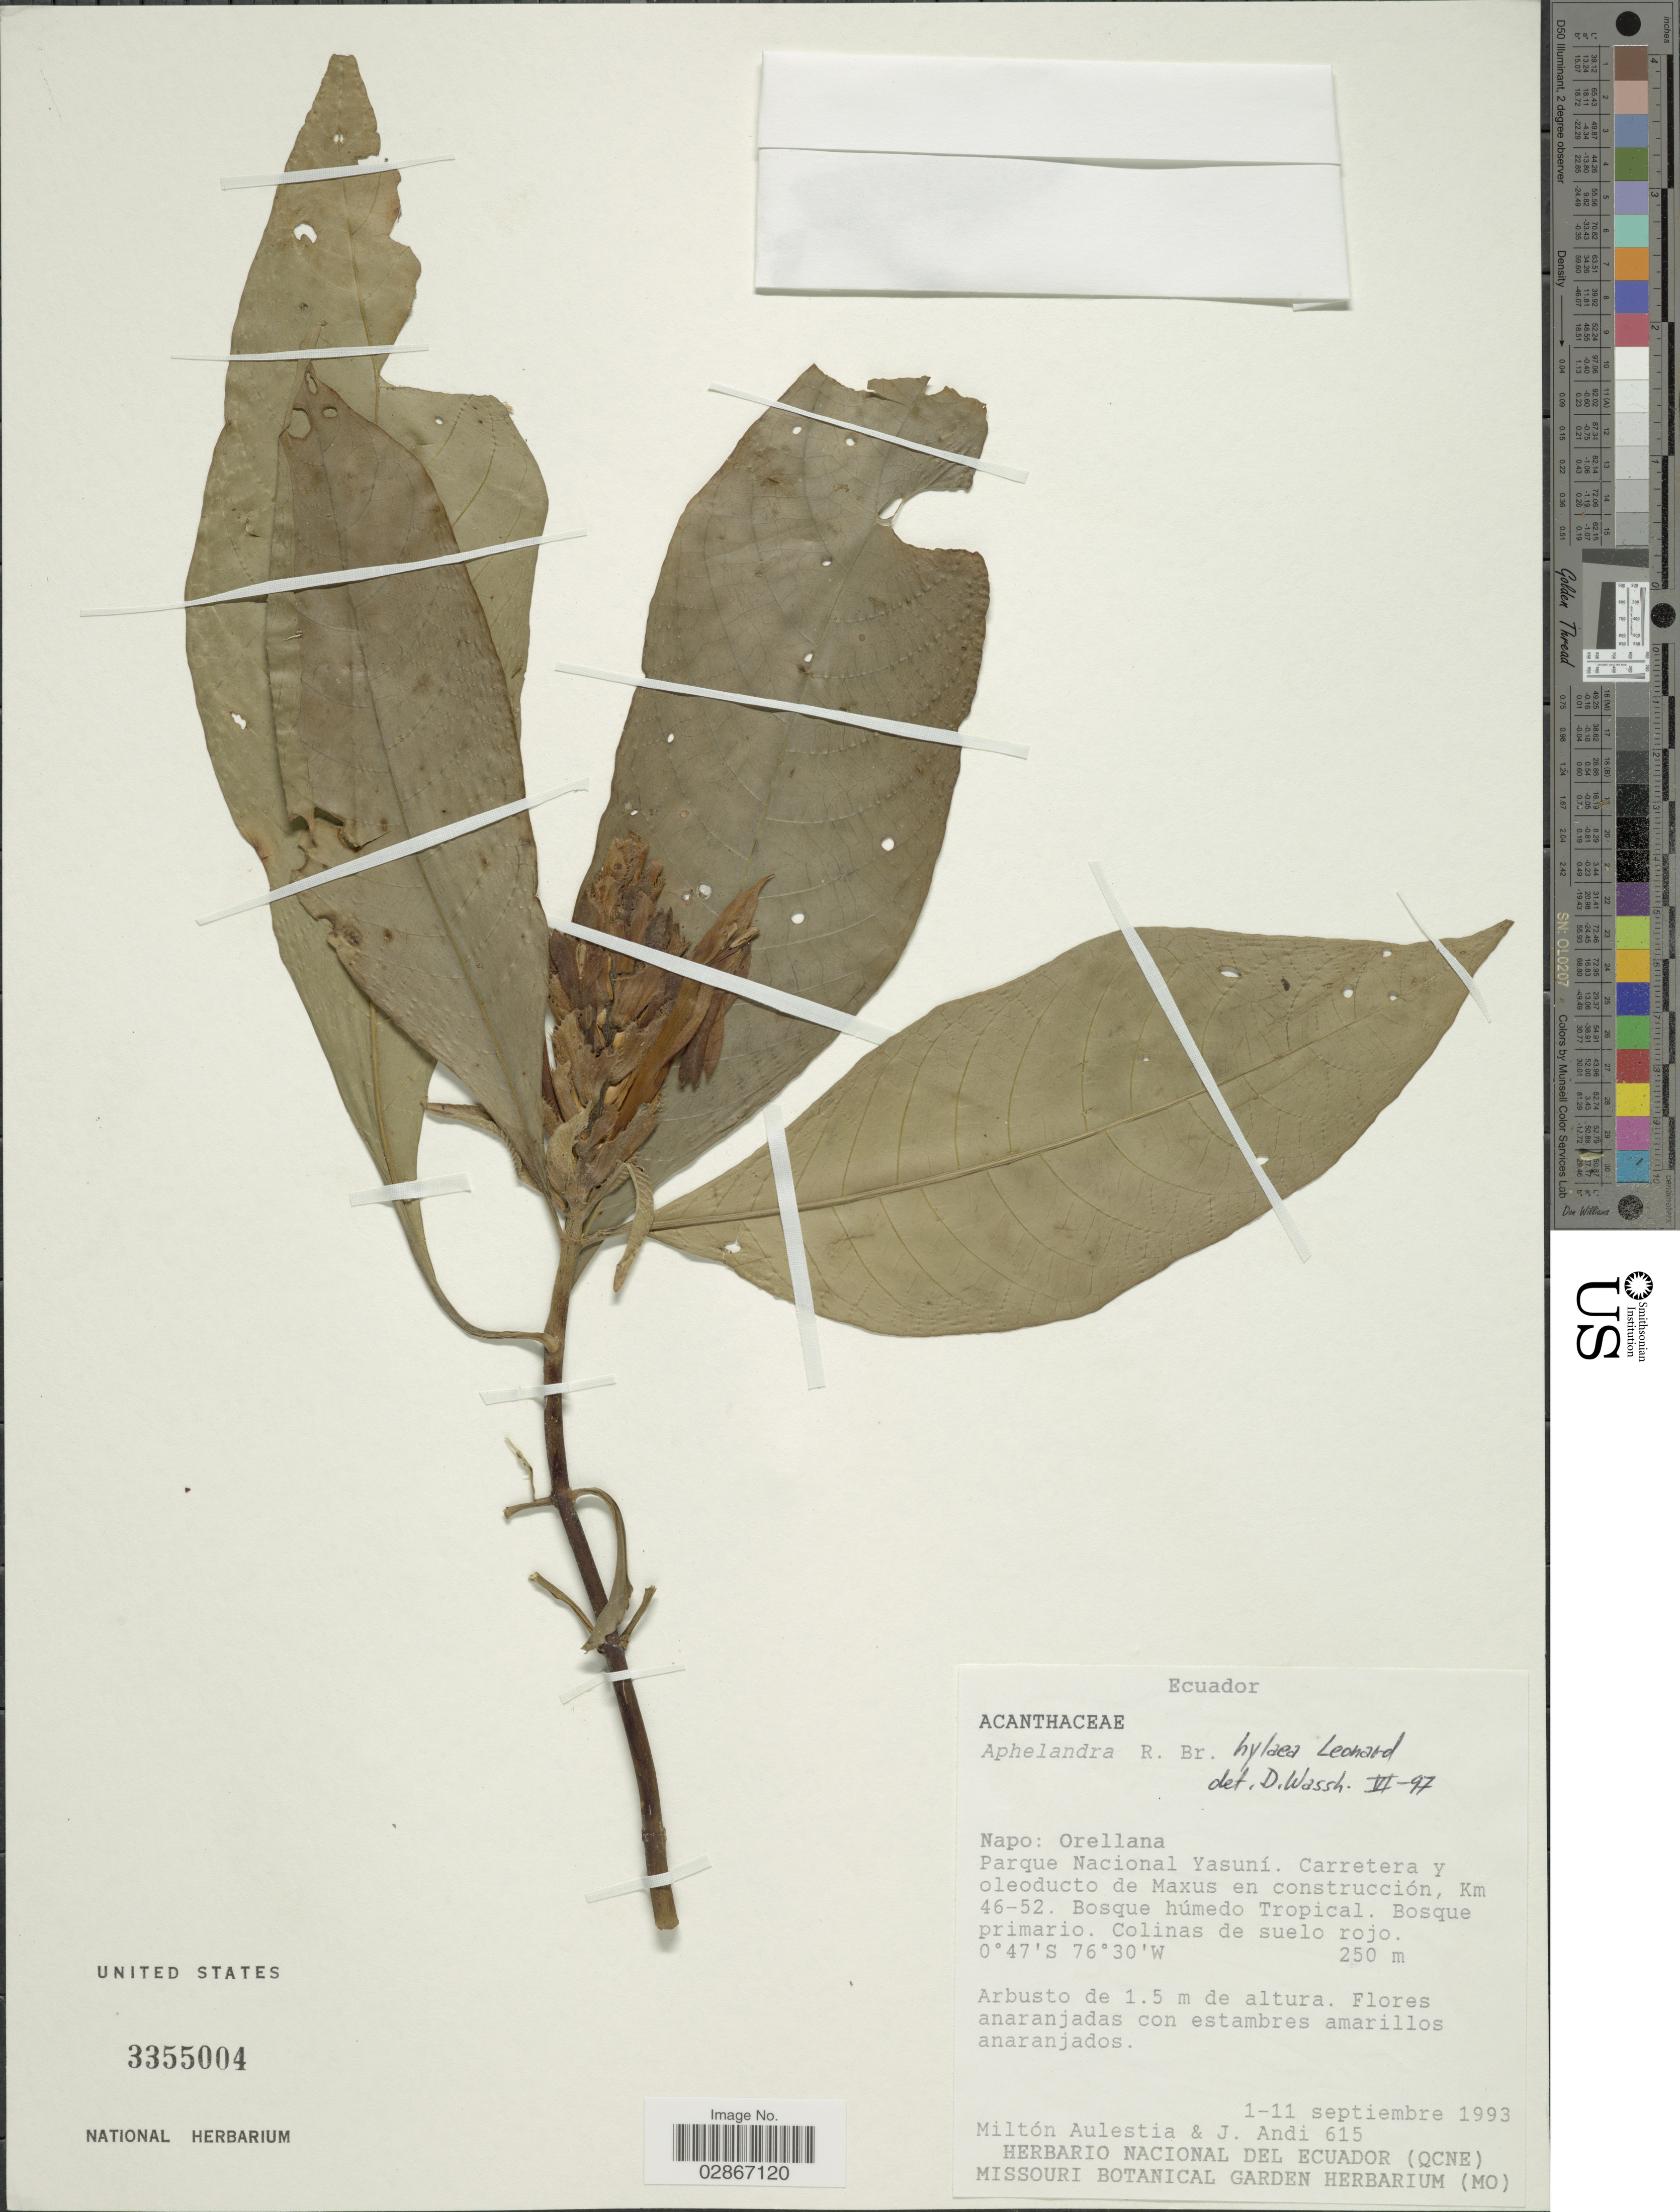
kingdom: Plantae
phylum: Tracheophyta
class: Magnoliopsida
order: Lamiales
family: Acanthaceae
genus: Aphelandra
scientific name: Aphelandra hylaea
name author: Leonard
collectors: M. Aulestia & J. Andi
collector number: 615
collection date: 1993-09-01/1993-09-11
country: Ecuador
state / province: Napo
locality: Orellana. Parque Nacional Yasuní. Carretera y oleoducto de Maxus en construcción, Km 46-52.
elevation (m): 250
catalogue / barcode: US 3355004